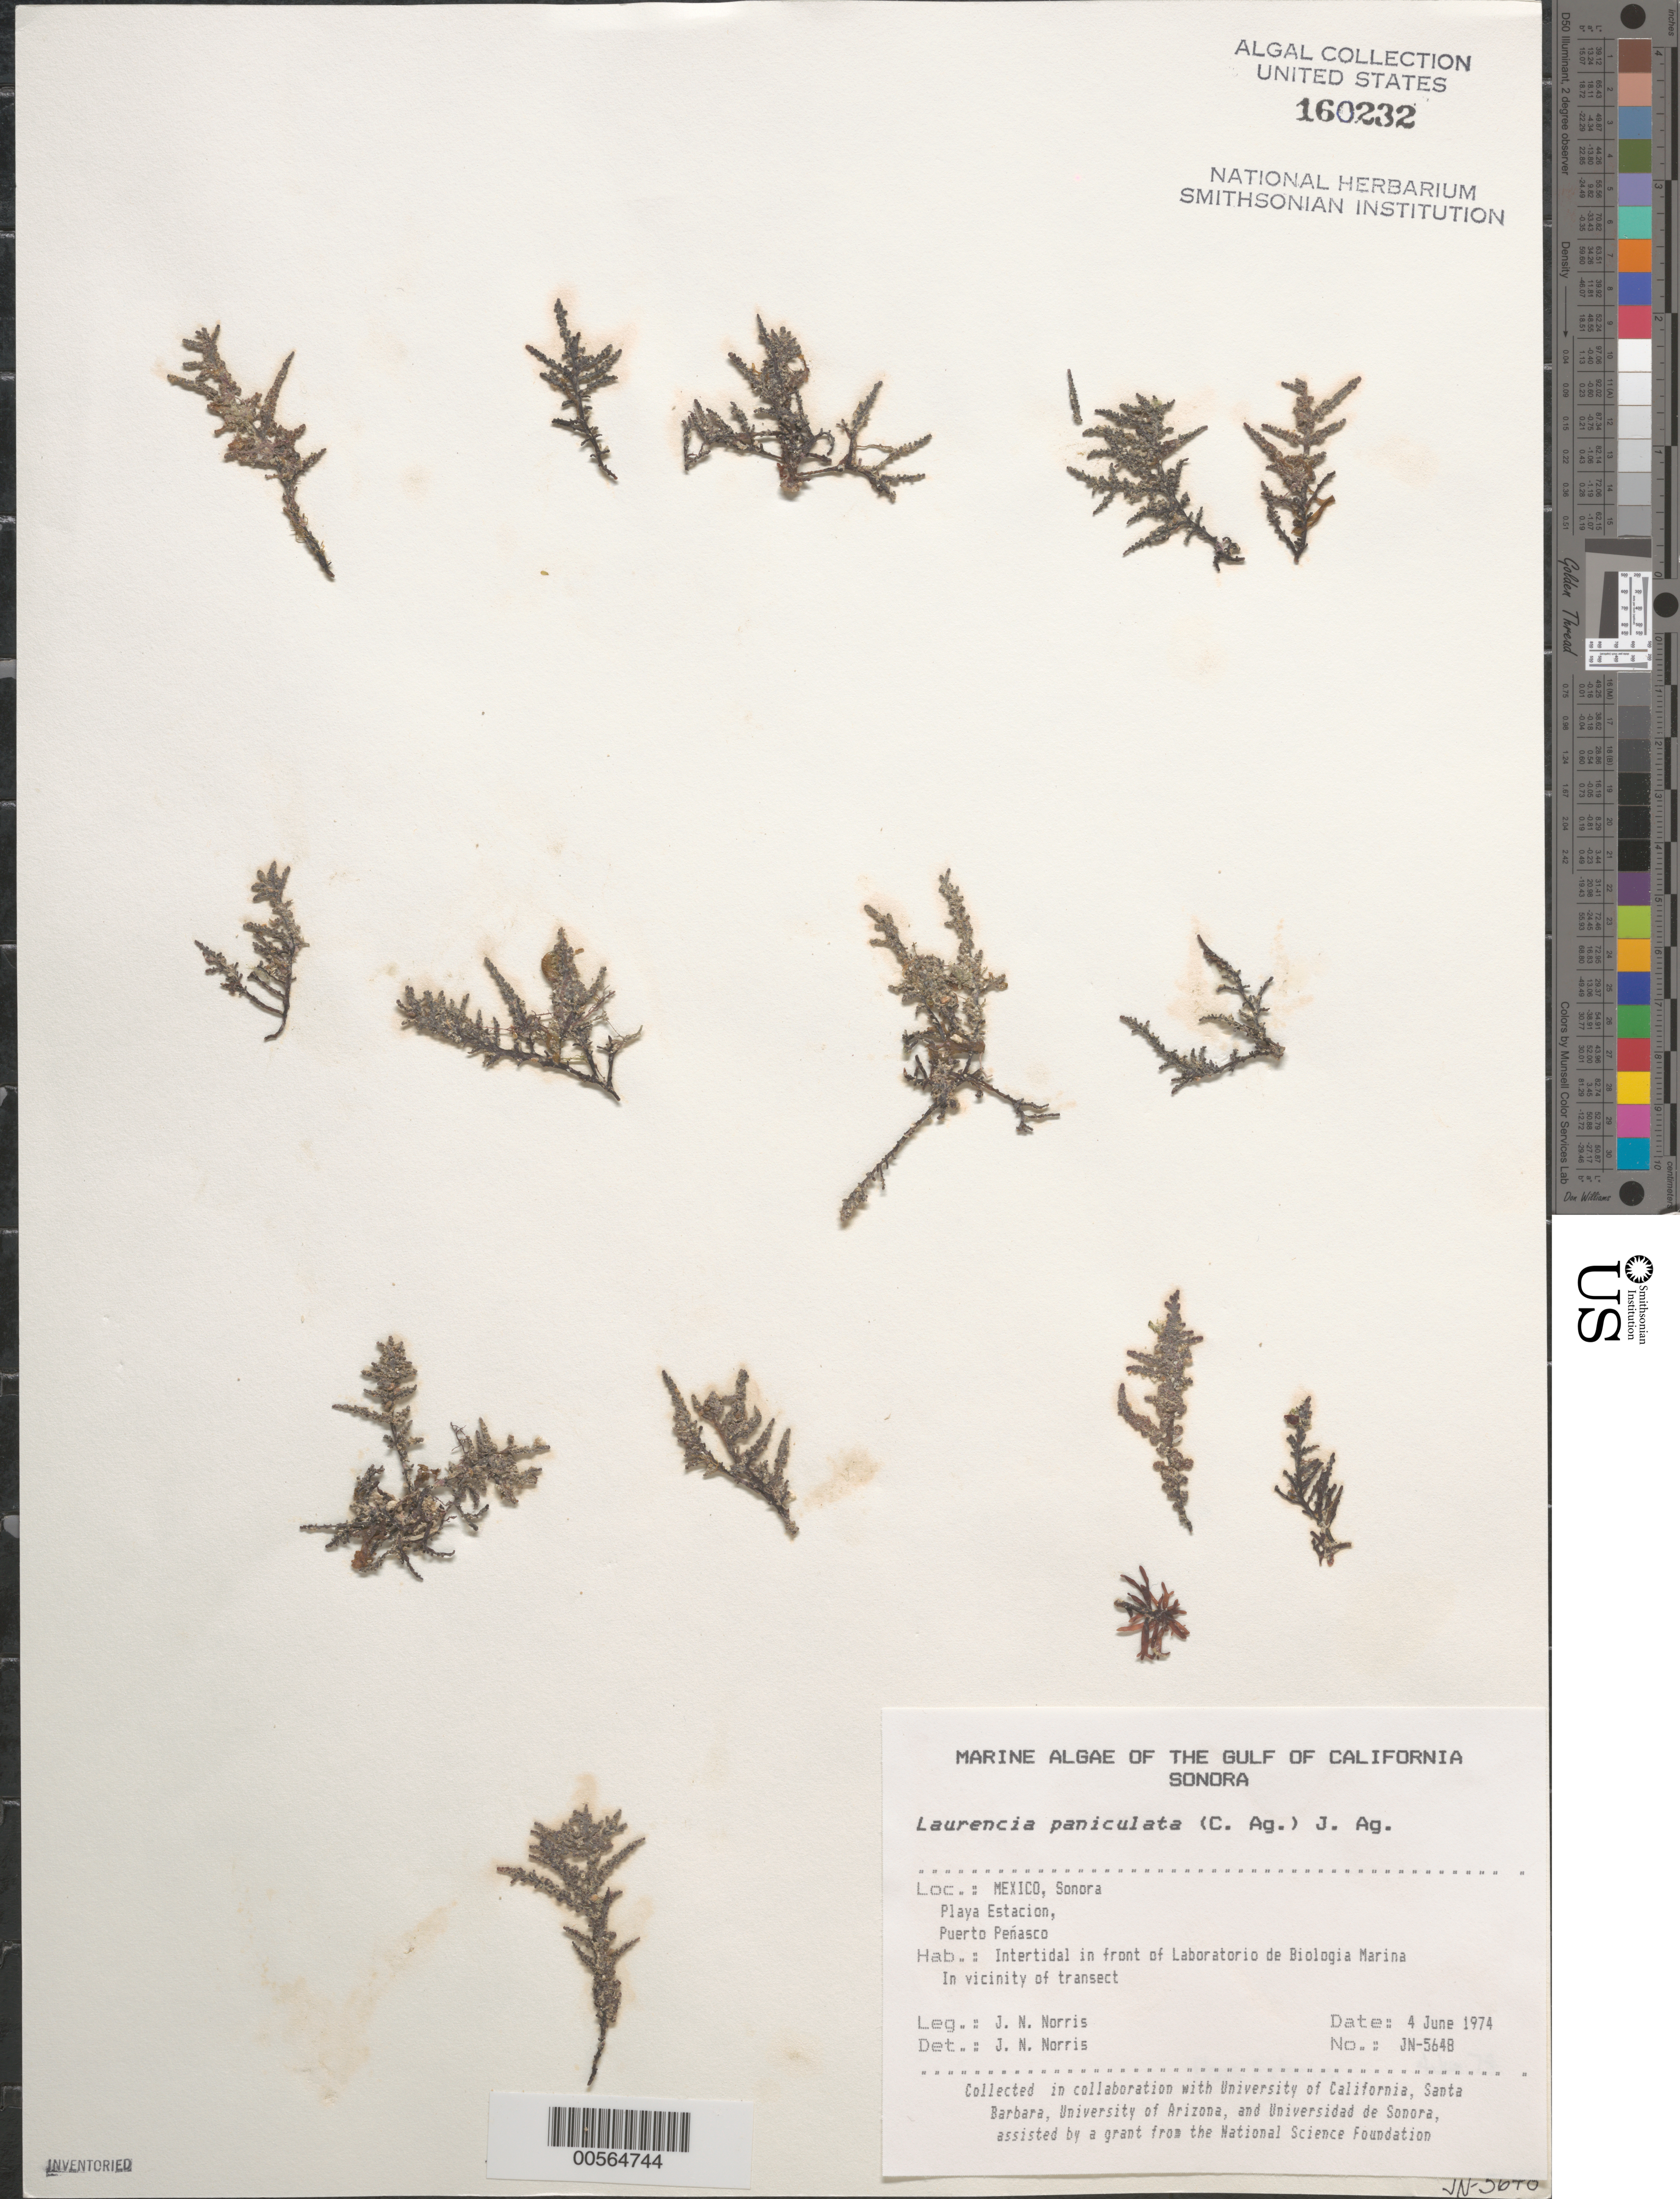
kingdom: Plantae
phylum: Rhodophyta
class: Florideophyceae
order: Ceramiales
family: Rhodomelaceae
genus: Palisada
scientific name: Palisada thuyoides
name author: (Kützing) Cassano et al.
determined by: Algae name updating Project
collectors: J. N. Norris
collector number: JN-5648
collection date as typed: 04 Jun 1974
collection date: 1974-06-04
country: Mexico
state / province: Sonora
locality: Playa Estacion, Puerto Penasco, Laboratorio de Biologia Marina shore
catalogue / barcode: US 160232